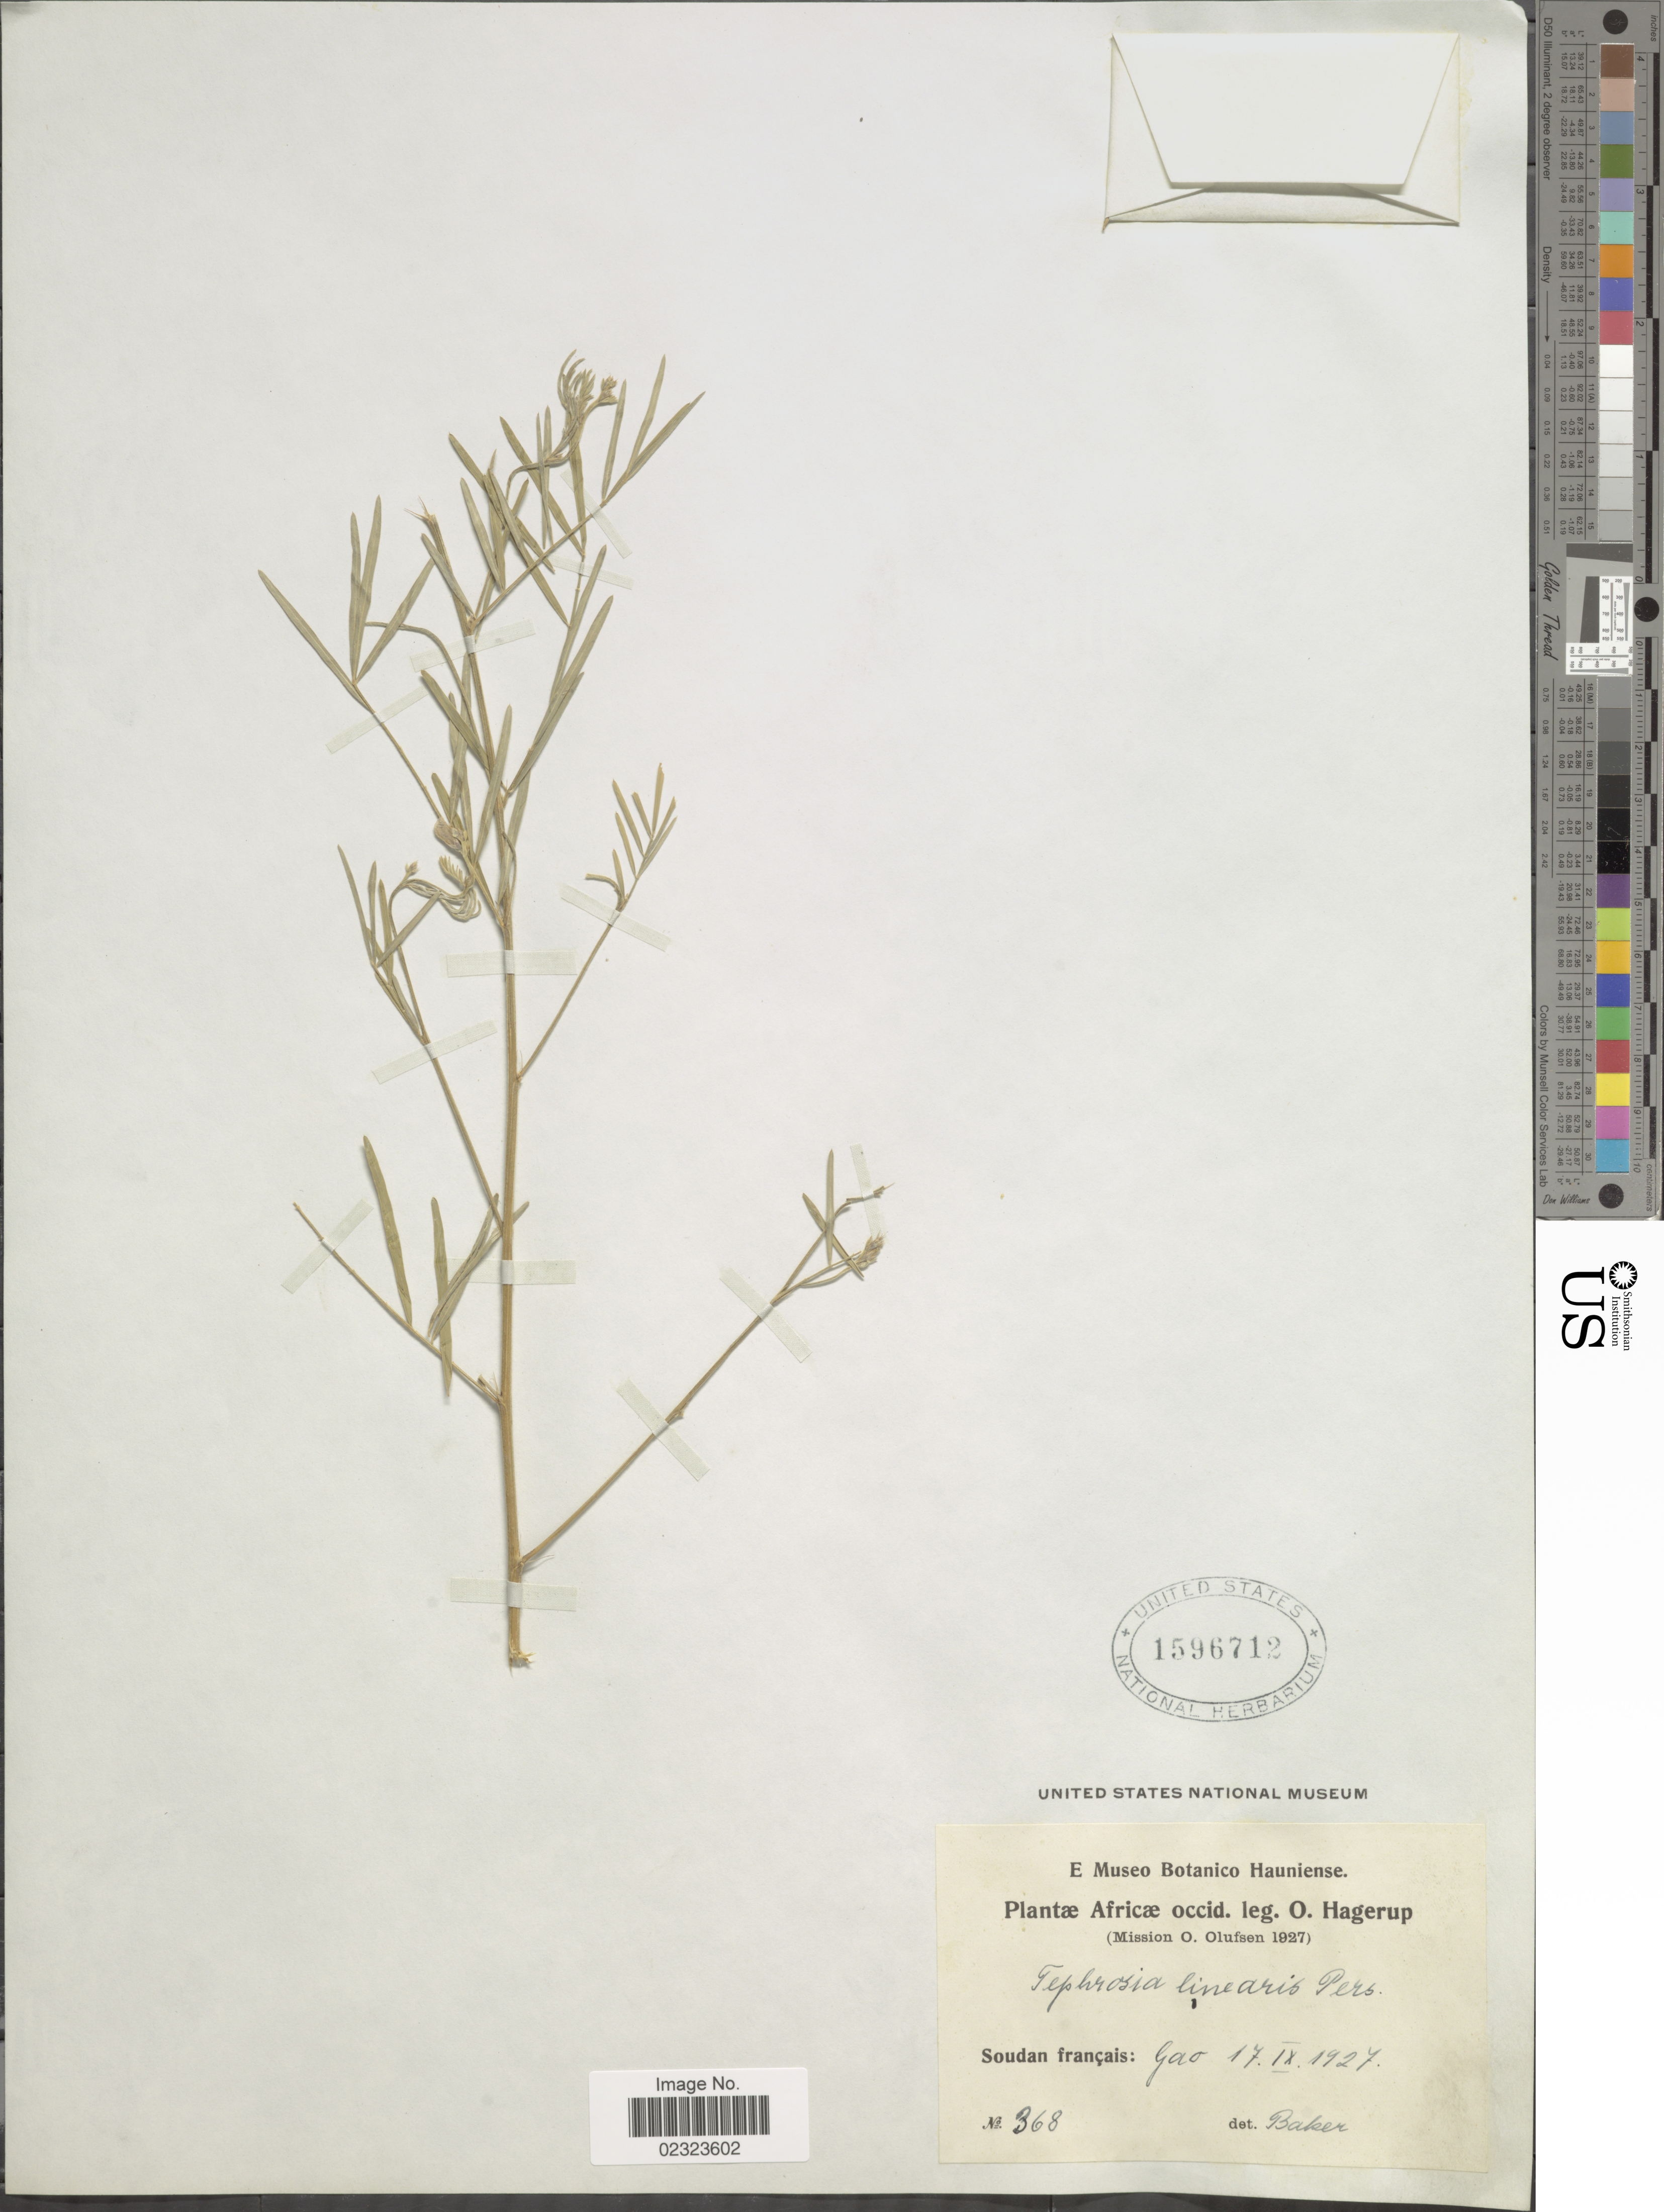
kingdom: Plantae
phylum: Tracheophyta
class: Magnoliopsida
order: Fabales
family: Fabaceae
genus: Tephrosia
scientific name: Tephrosia linearis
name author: (Willd.) Pers.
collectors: O. Hagerup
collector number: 368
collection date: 1927-09-17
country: Mali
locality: Africae occid., Soudan francais: Gao.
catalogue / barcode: US 1596712